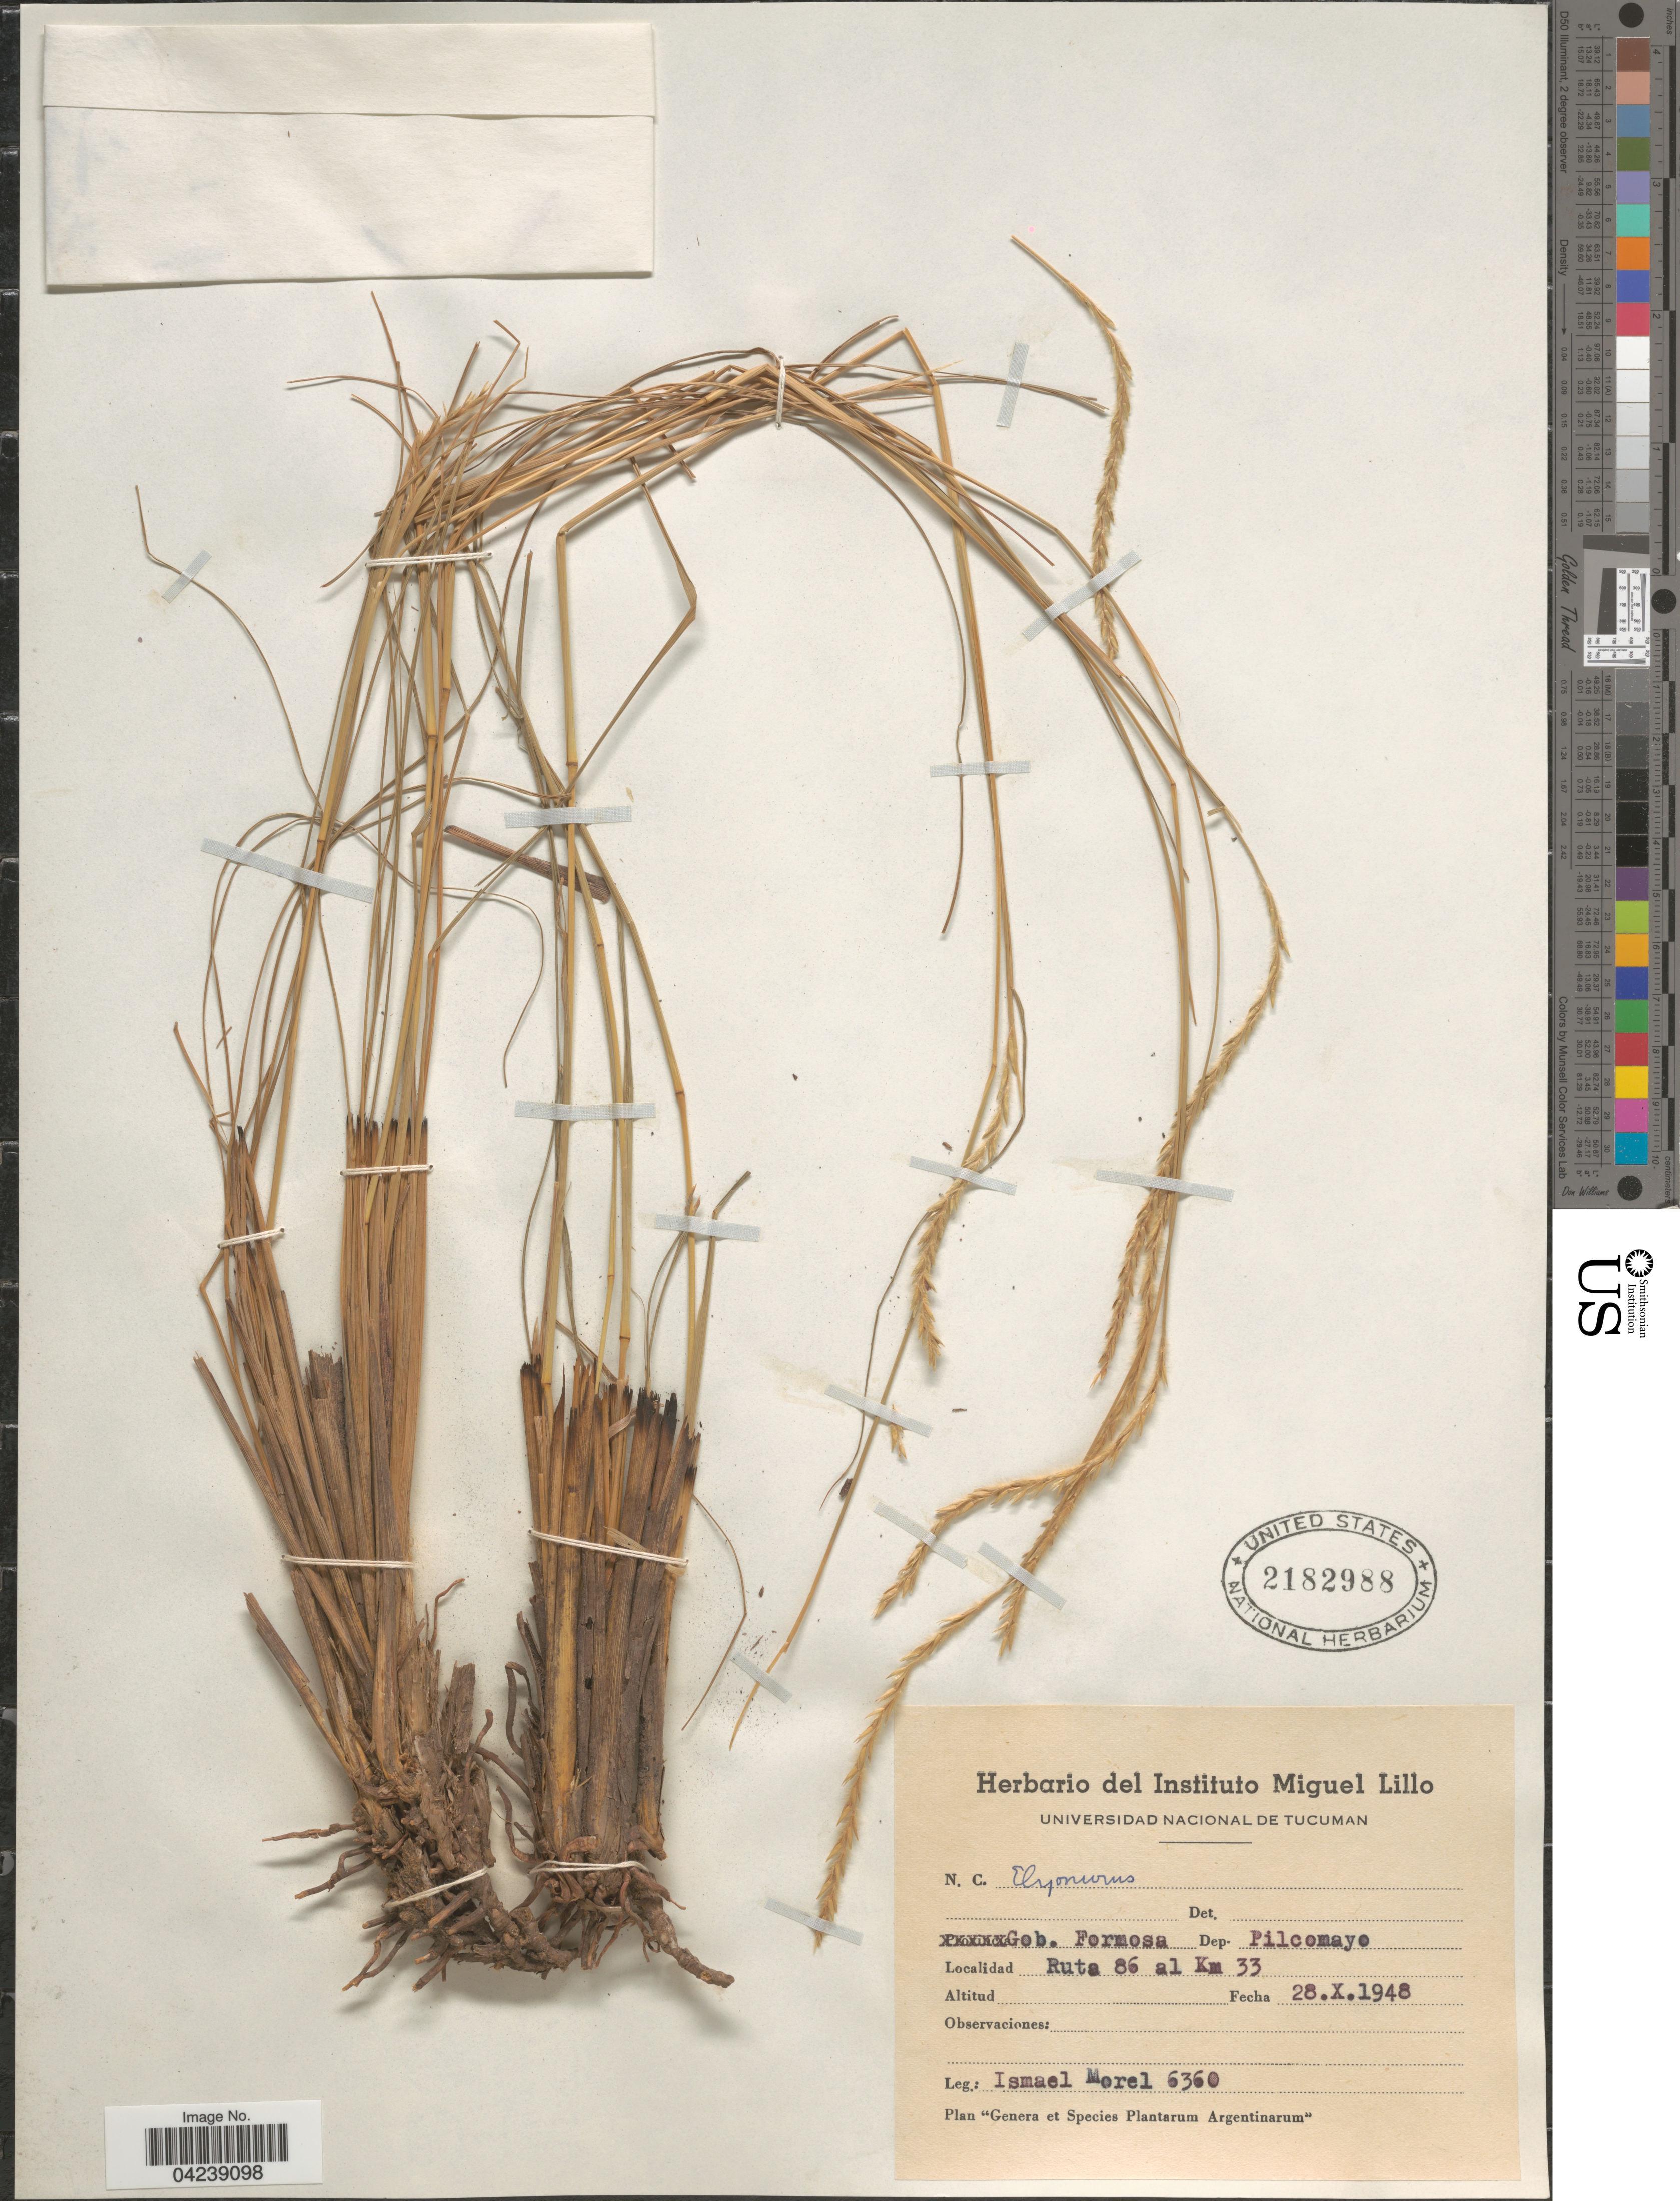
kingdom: Plantae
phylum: Tracheophyta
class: Liliopsida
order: Poales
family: Poaceae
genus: Elionurus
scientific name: Elionurus muticus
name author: (Spreng.) Kuntze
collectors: I. Morel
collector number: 6360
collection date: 1948-10-28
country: Argentina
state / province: Formosa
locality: Gob. Formosa. Dep. Pilcomayo. Ruta 86 al Km 33.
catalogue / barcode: US 2182988